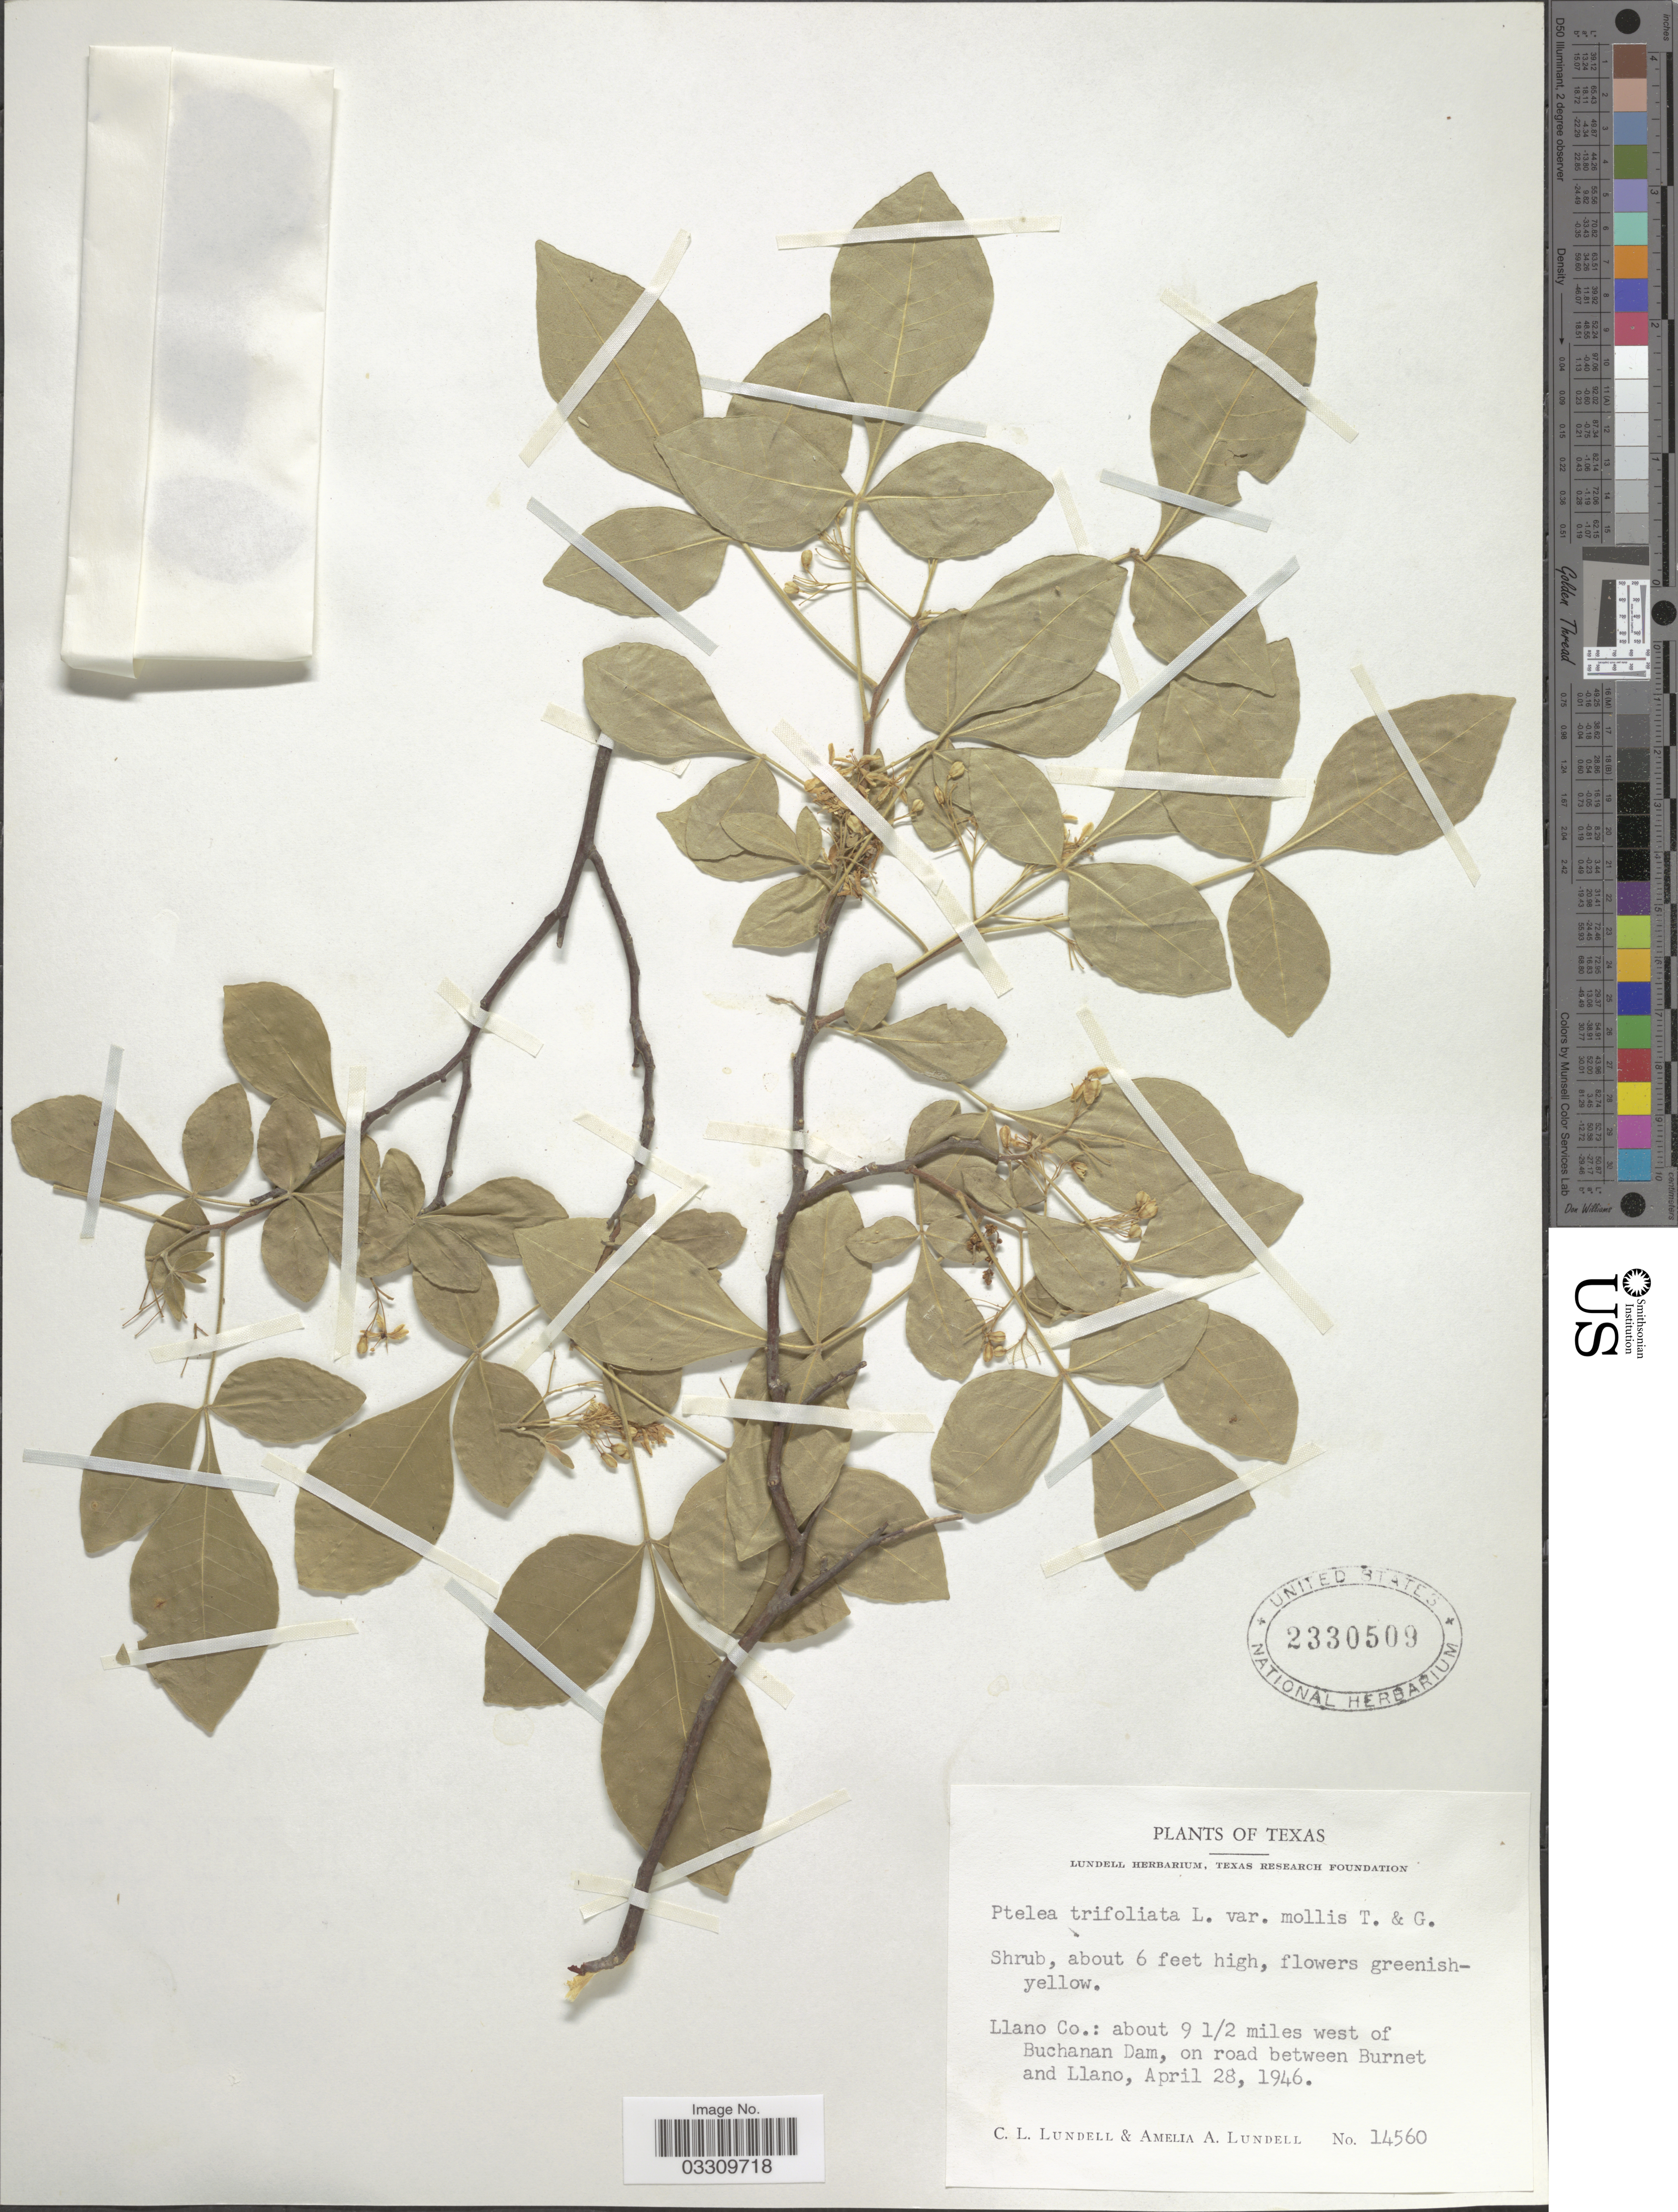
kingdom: Plantae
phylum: Tracheophyta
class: Magnoliopsida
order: Sapindales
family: Rutaceae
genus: Ptelea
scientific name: Ptelea trifoliata var. mollis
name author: Torr. & A. Gray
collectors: C. L. Lundell & A. A. Lundell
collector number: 14560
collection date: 1946-04-28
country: United States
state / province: Texas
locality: Llano Co.: about 9½ miles west of Buchanan Dam, on road between Burnet and Llano.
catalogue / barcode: US 2330509